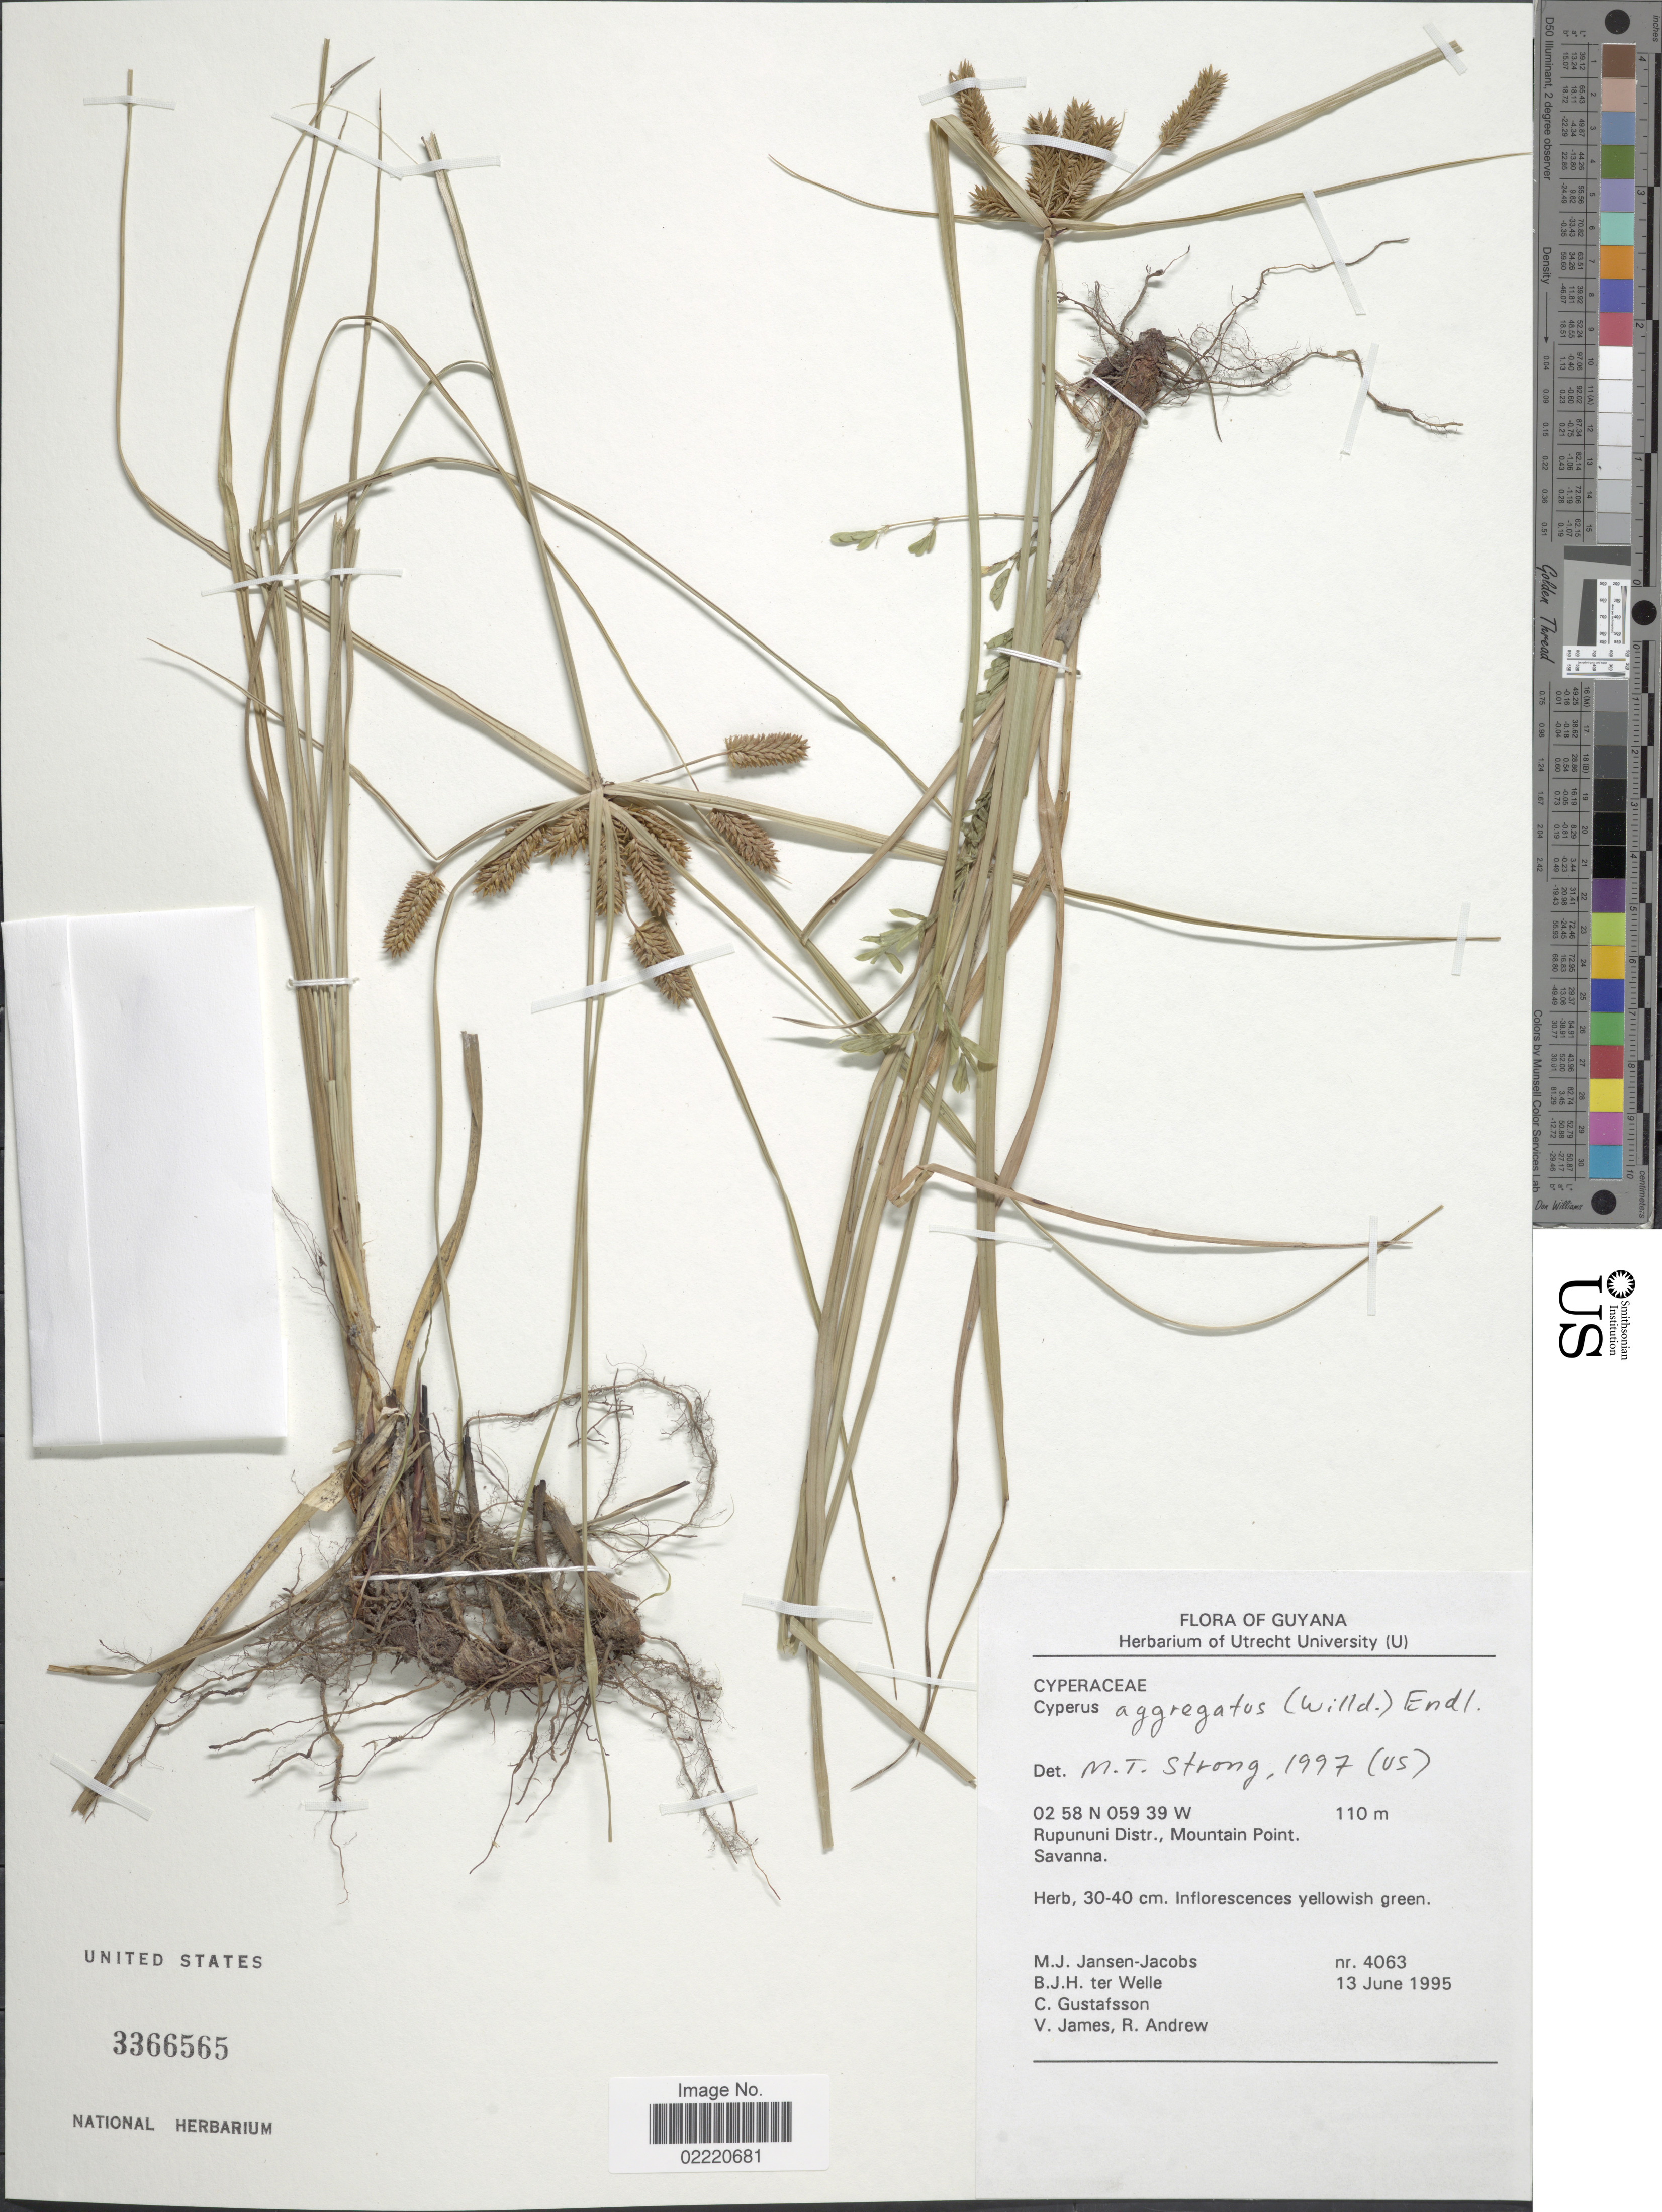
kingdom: Plantae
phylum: Tracheophyta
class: Liliopsida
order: Poales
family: Cyperaceae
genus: Cyperus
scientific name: Cyperus aggregatus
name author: (Willd.) Endl.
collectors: M. J. Jansen-Jacobs, B. ter Welle, C. G. Gustafsson, V. James & R. Andrew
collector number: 4063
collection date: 1995-06-13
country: Guyana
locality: Rupununi Distr., Mountain Point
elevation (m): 110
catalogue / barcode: US 3366565